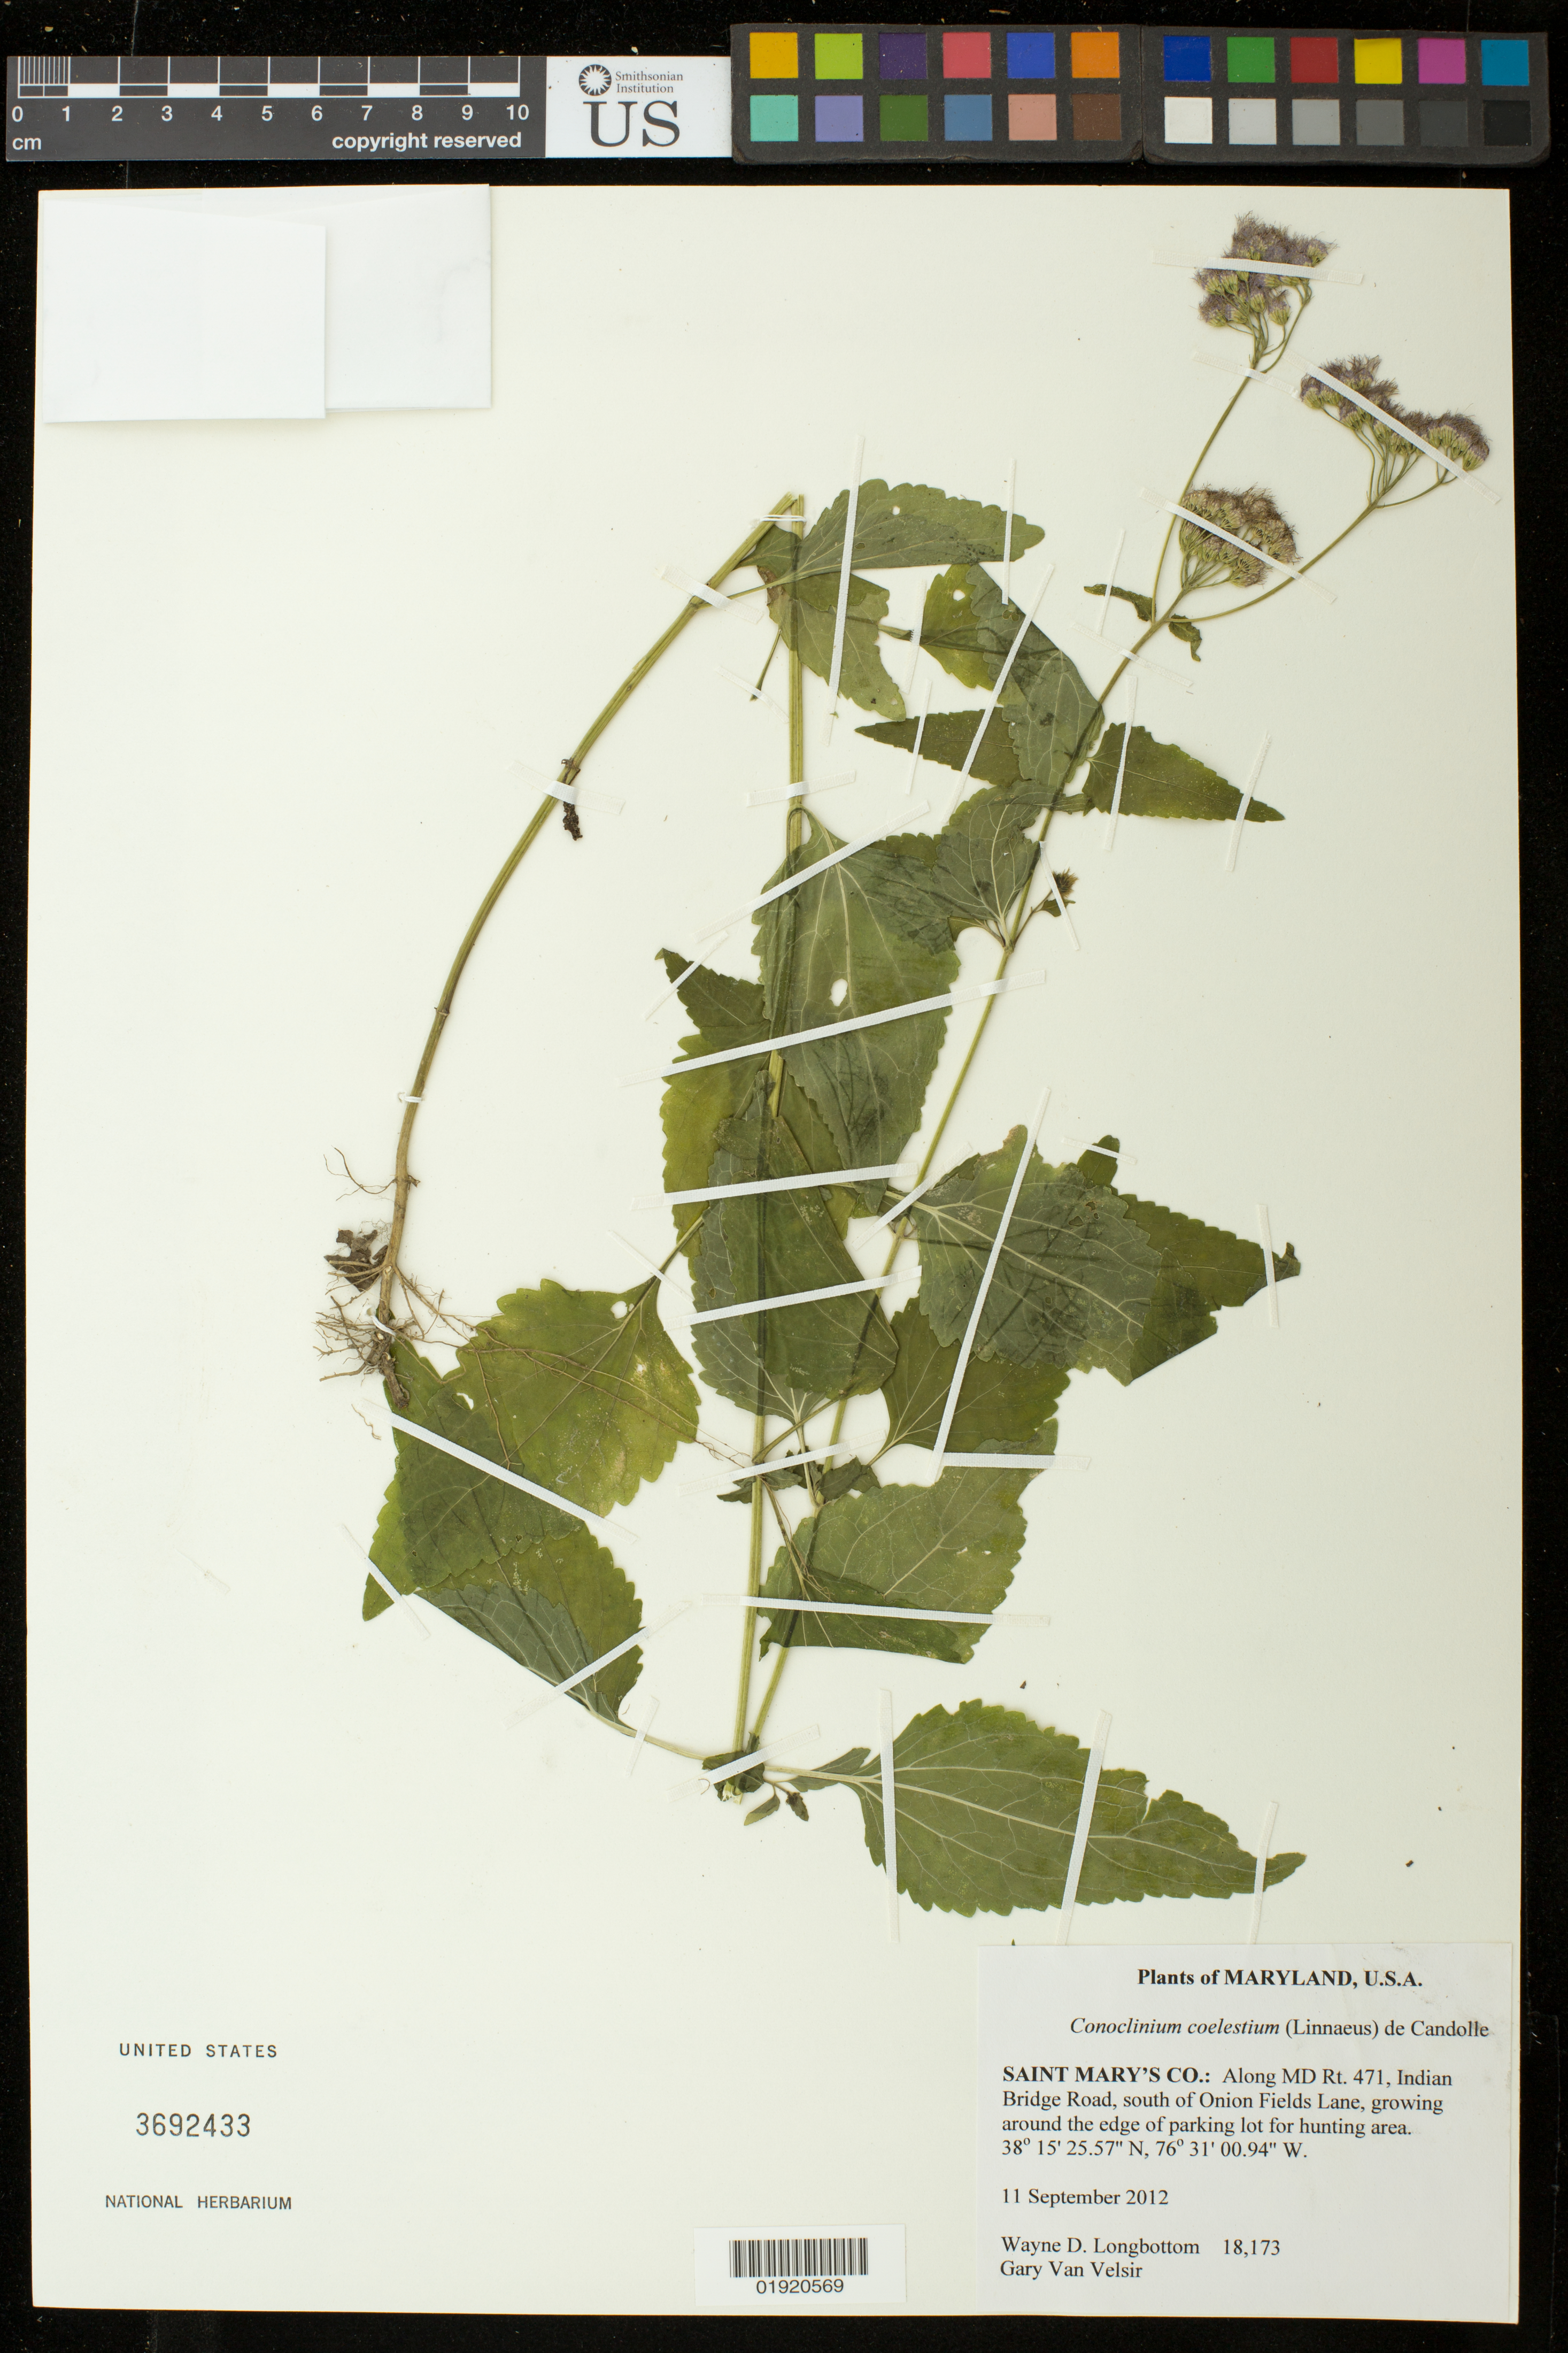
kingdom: Plantae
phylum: Tracheophyta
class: Magnoliopsida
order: Asterales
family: Asteraceae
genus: Conoclinium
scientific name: Conoclinium coelestinum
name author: (L.) DC.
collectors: W. D. Longbottom & G. Van Velsir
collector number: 18173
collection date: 2012-09-11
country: United States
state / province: Maryland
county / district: St. Mary's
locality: Saint Mary's Co.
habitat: Along MD Rt. 471, Indian Bridge Road, south of Onion Fields Lane, growing around the edge of parking lot for hunting area.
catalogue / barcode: US 3692433